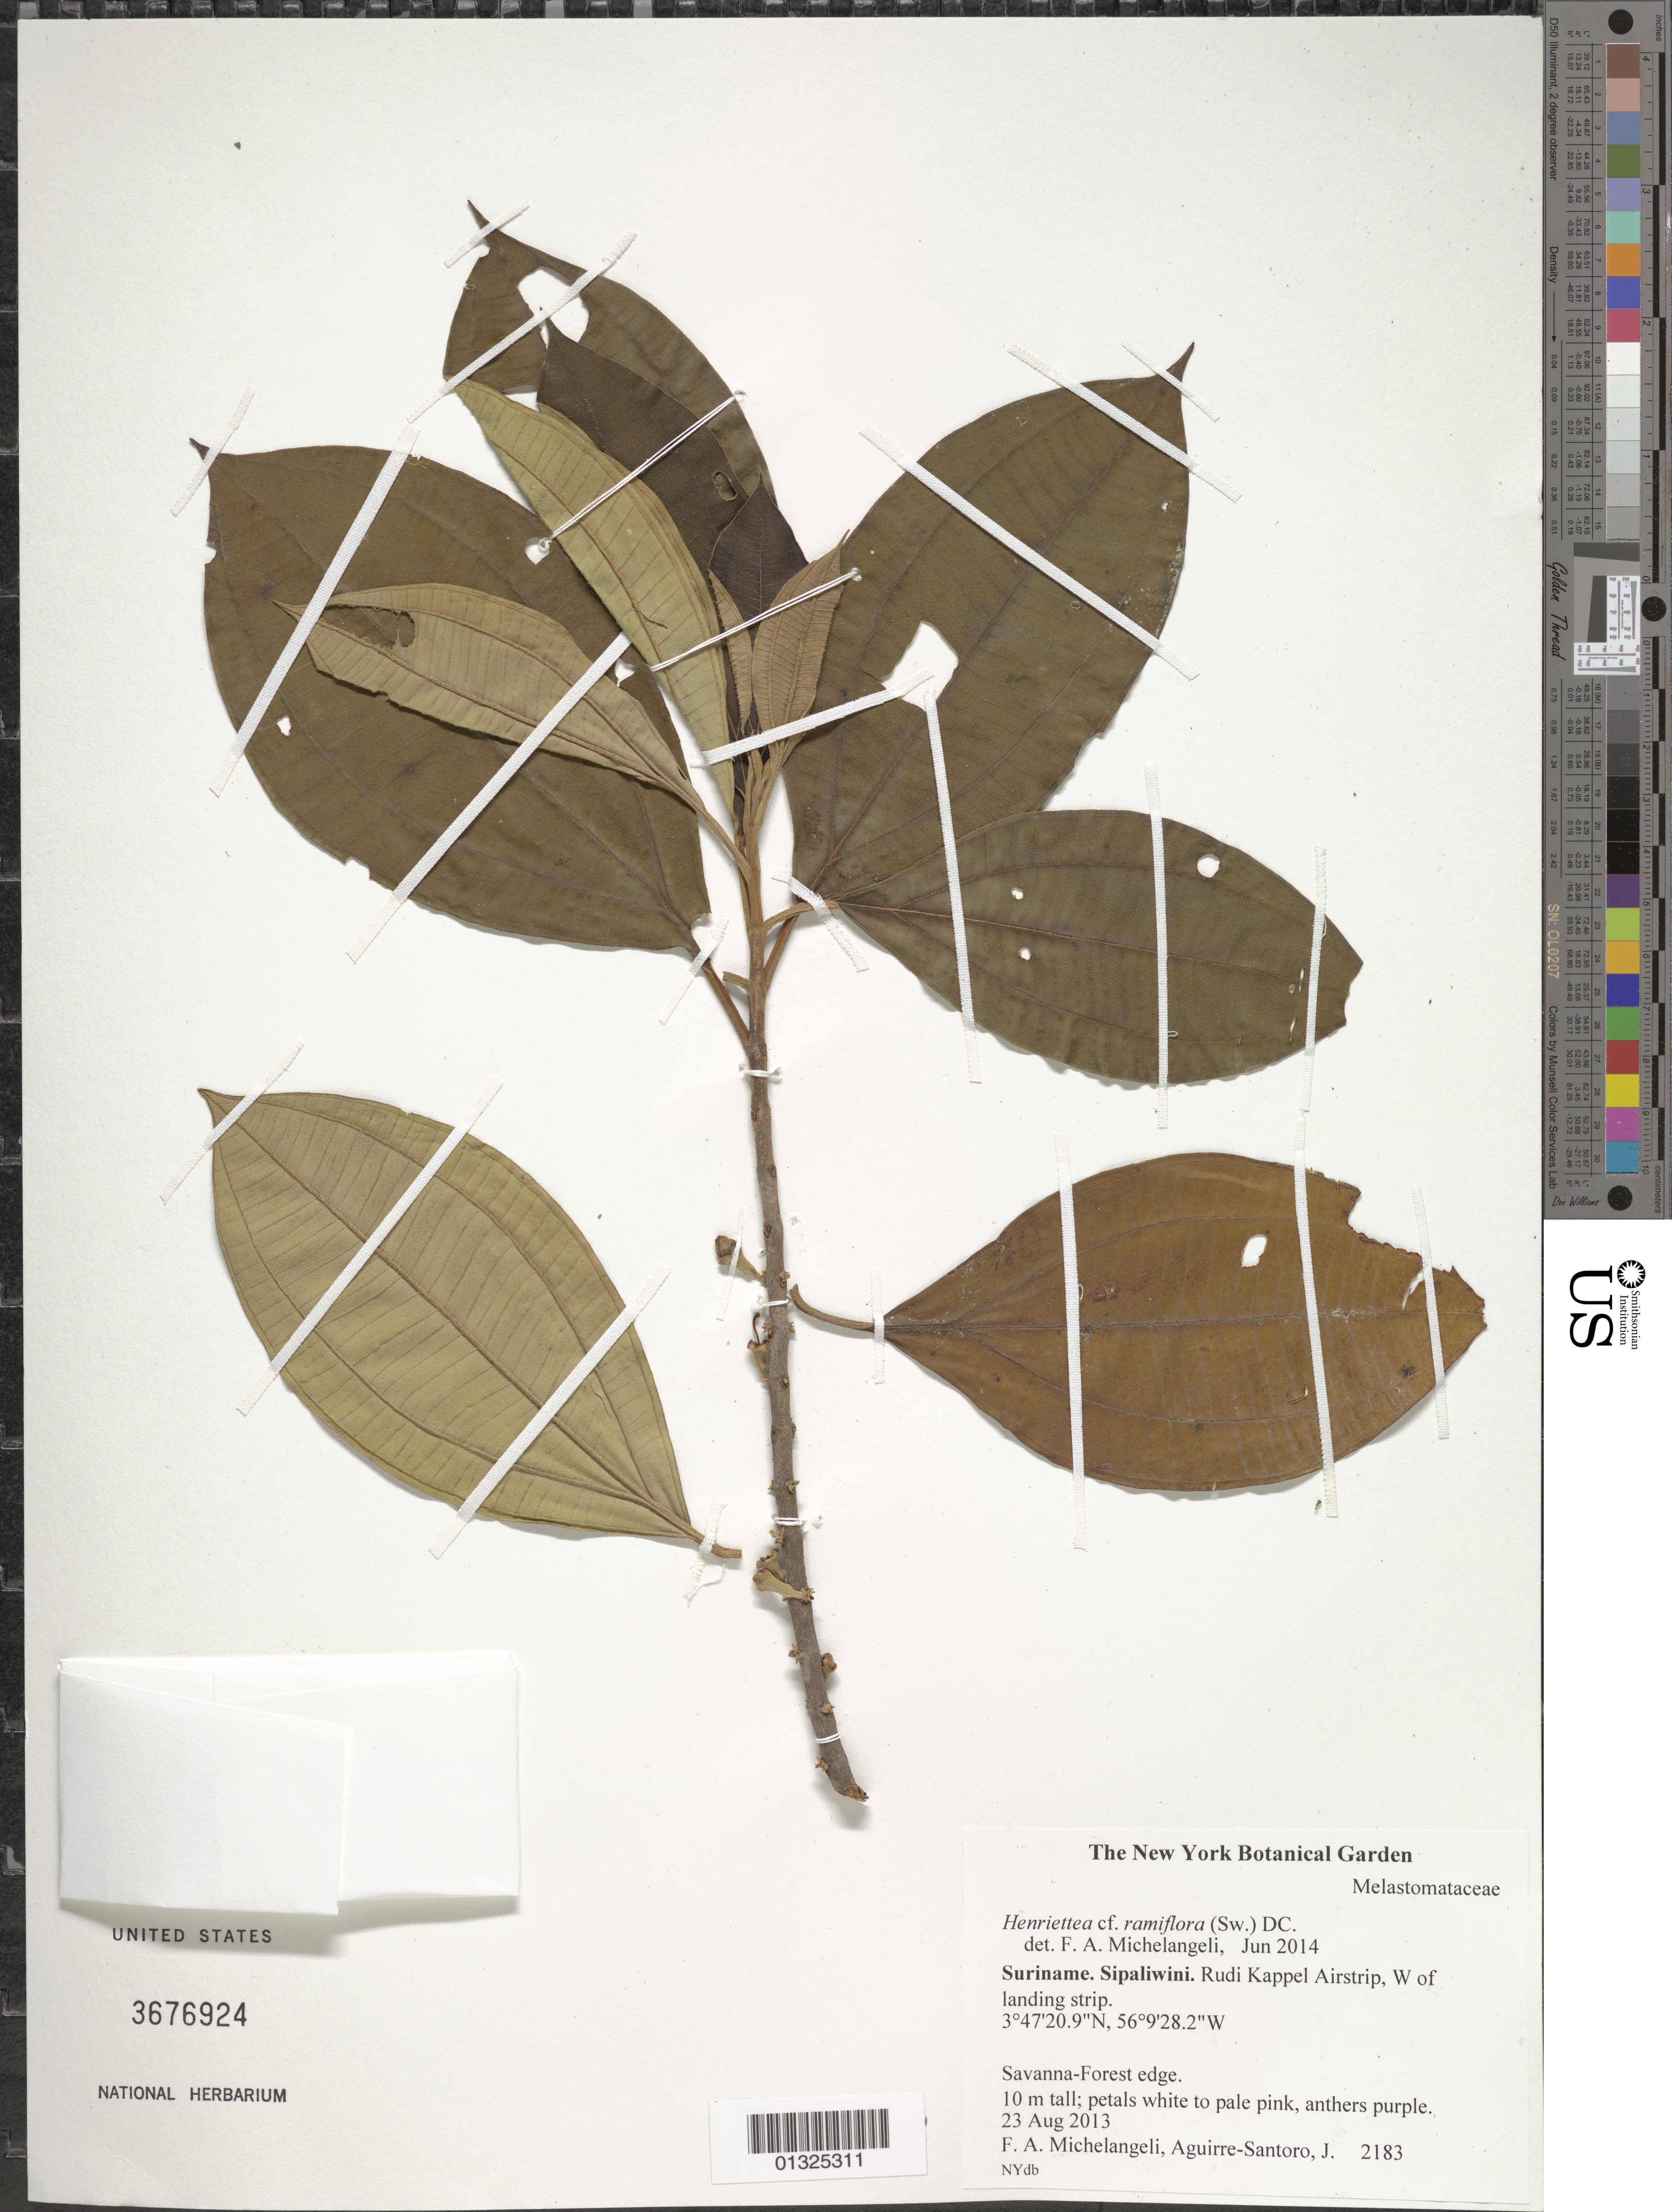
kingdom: Plantae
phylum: Tracheophyta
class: Magnoliopsida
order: Myrtales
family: Melastomataceae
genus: Henriettea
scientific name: Henriettea ramiflora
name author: (Sw.) DC.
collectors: F. A. Michelangeli & J. Aguirre-Santoro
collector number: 2183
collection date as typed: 23 Aug 2013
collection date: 2013-08-23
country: Suriname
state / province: Sipaliwini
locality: Rudi Kappel Airstrip, W of landing strip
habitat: Savanna - forest edge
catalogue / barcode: US 3676924